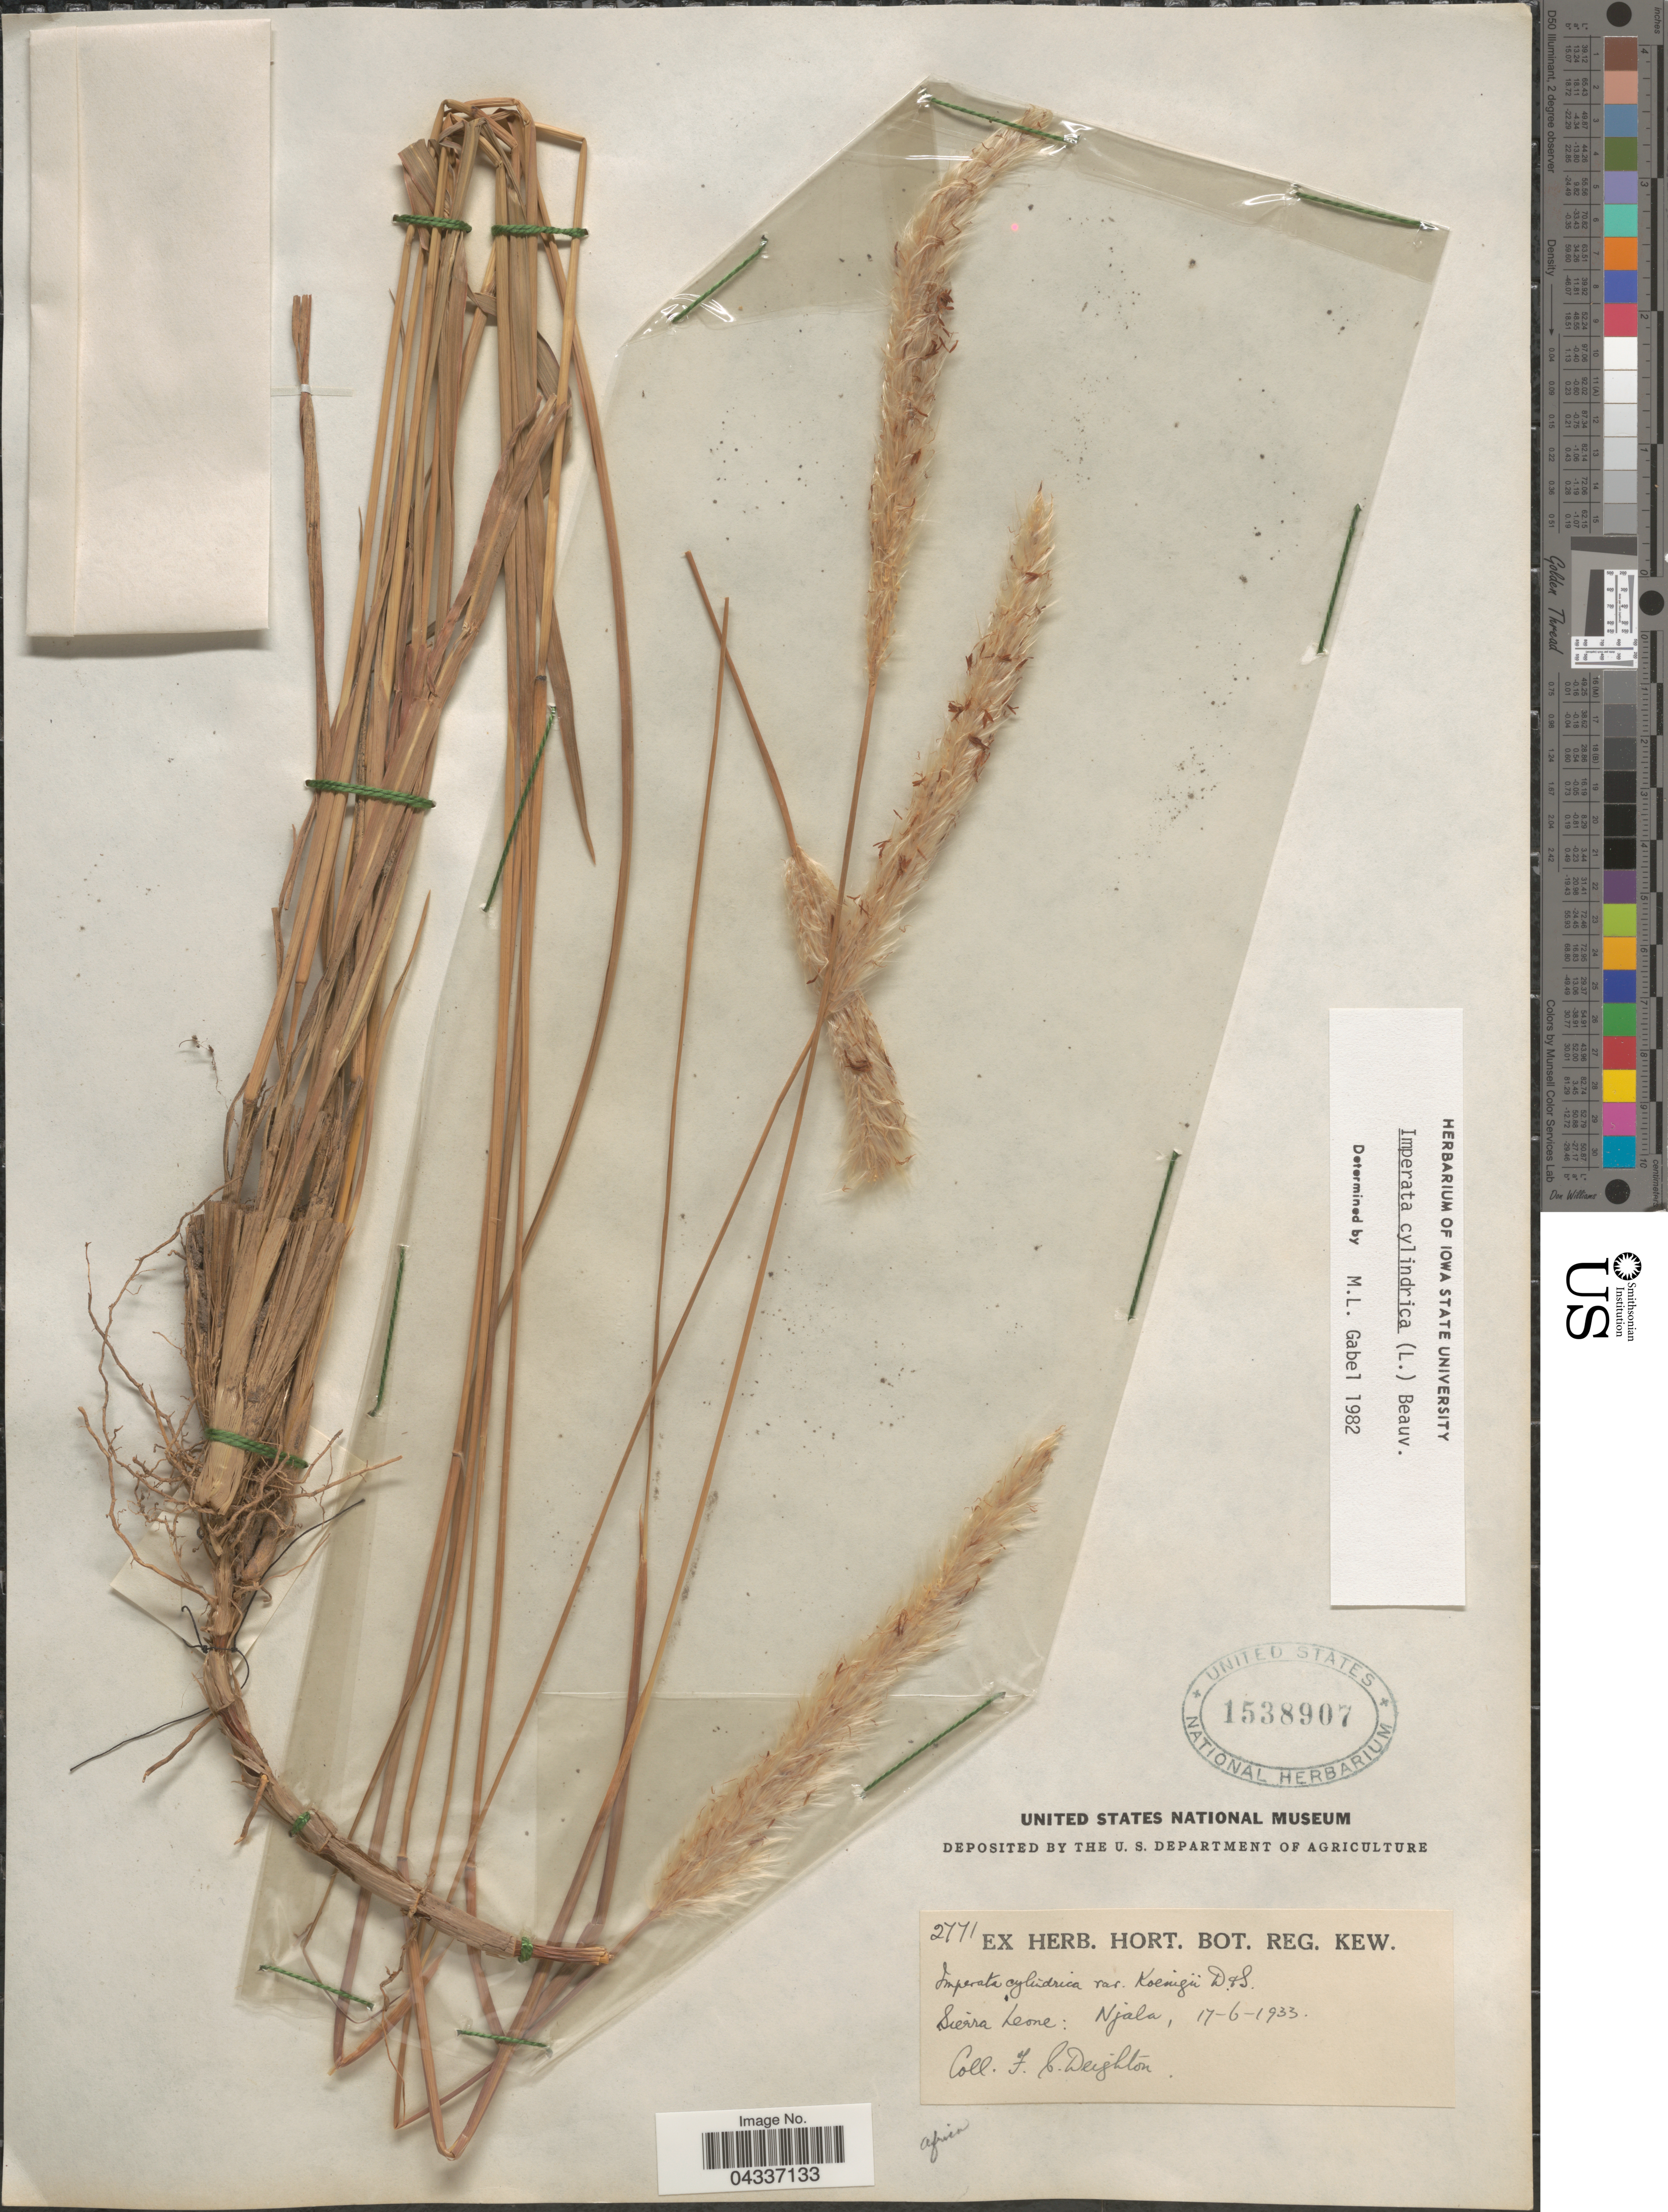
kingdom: Plantae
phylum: Tracheophyta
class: Liliopsida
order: Poales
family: Poaceae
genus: Imperata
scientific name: Imperata cylindrica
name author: (L.) P. Beauv.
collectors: F. Deighton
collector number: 2771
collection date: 1933-06-17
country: Sierra Leone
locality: Njala.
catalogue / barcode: US 1538907